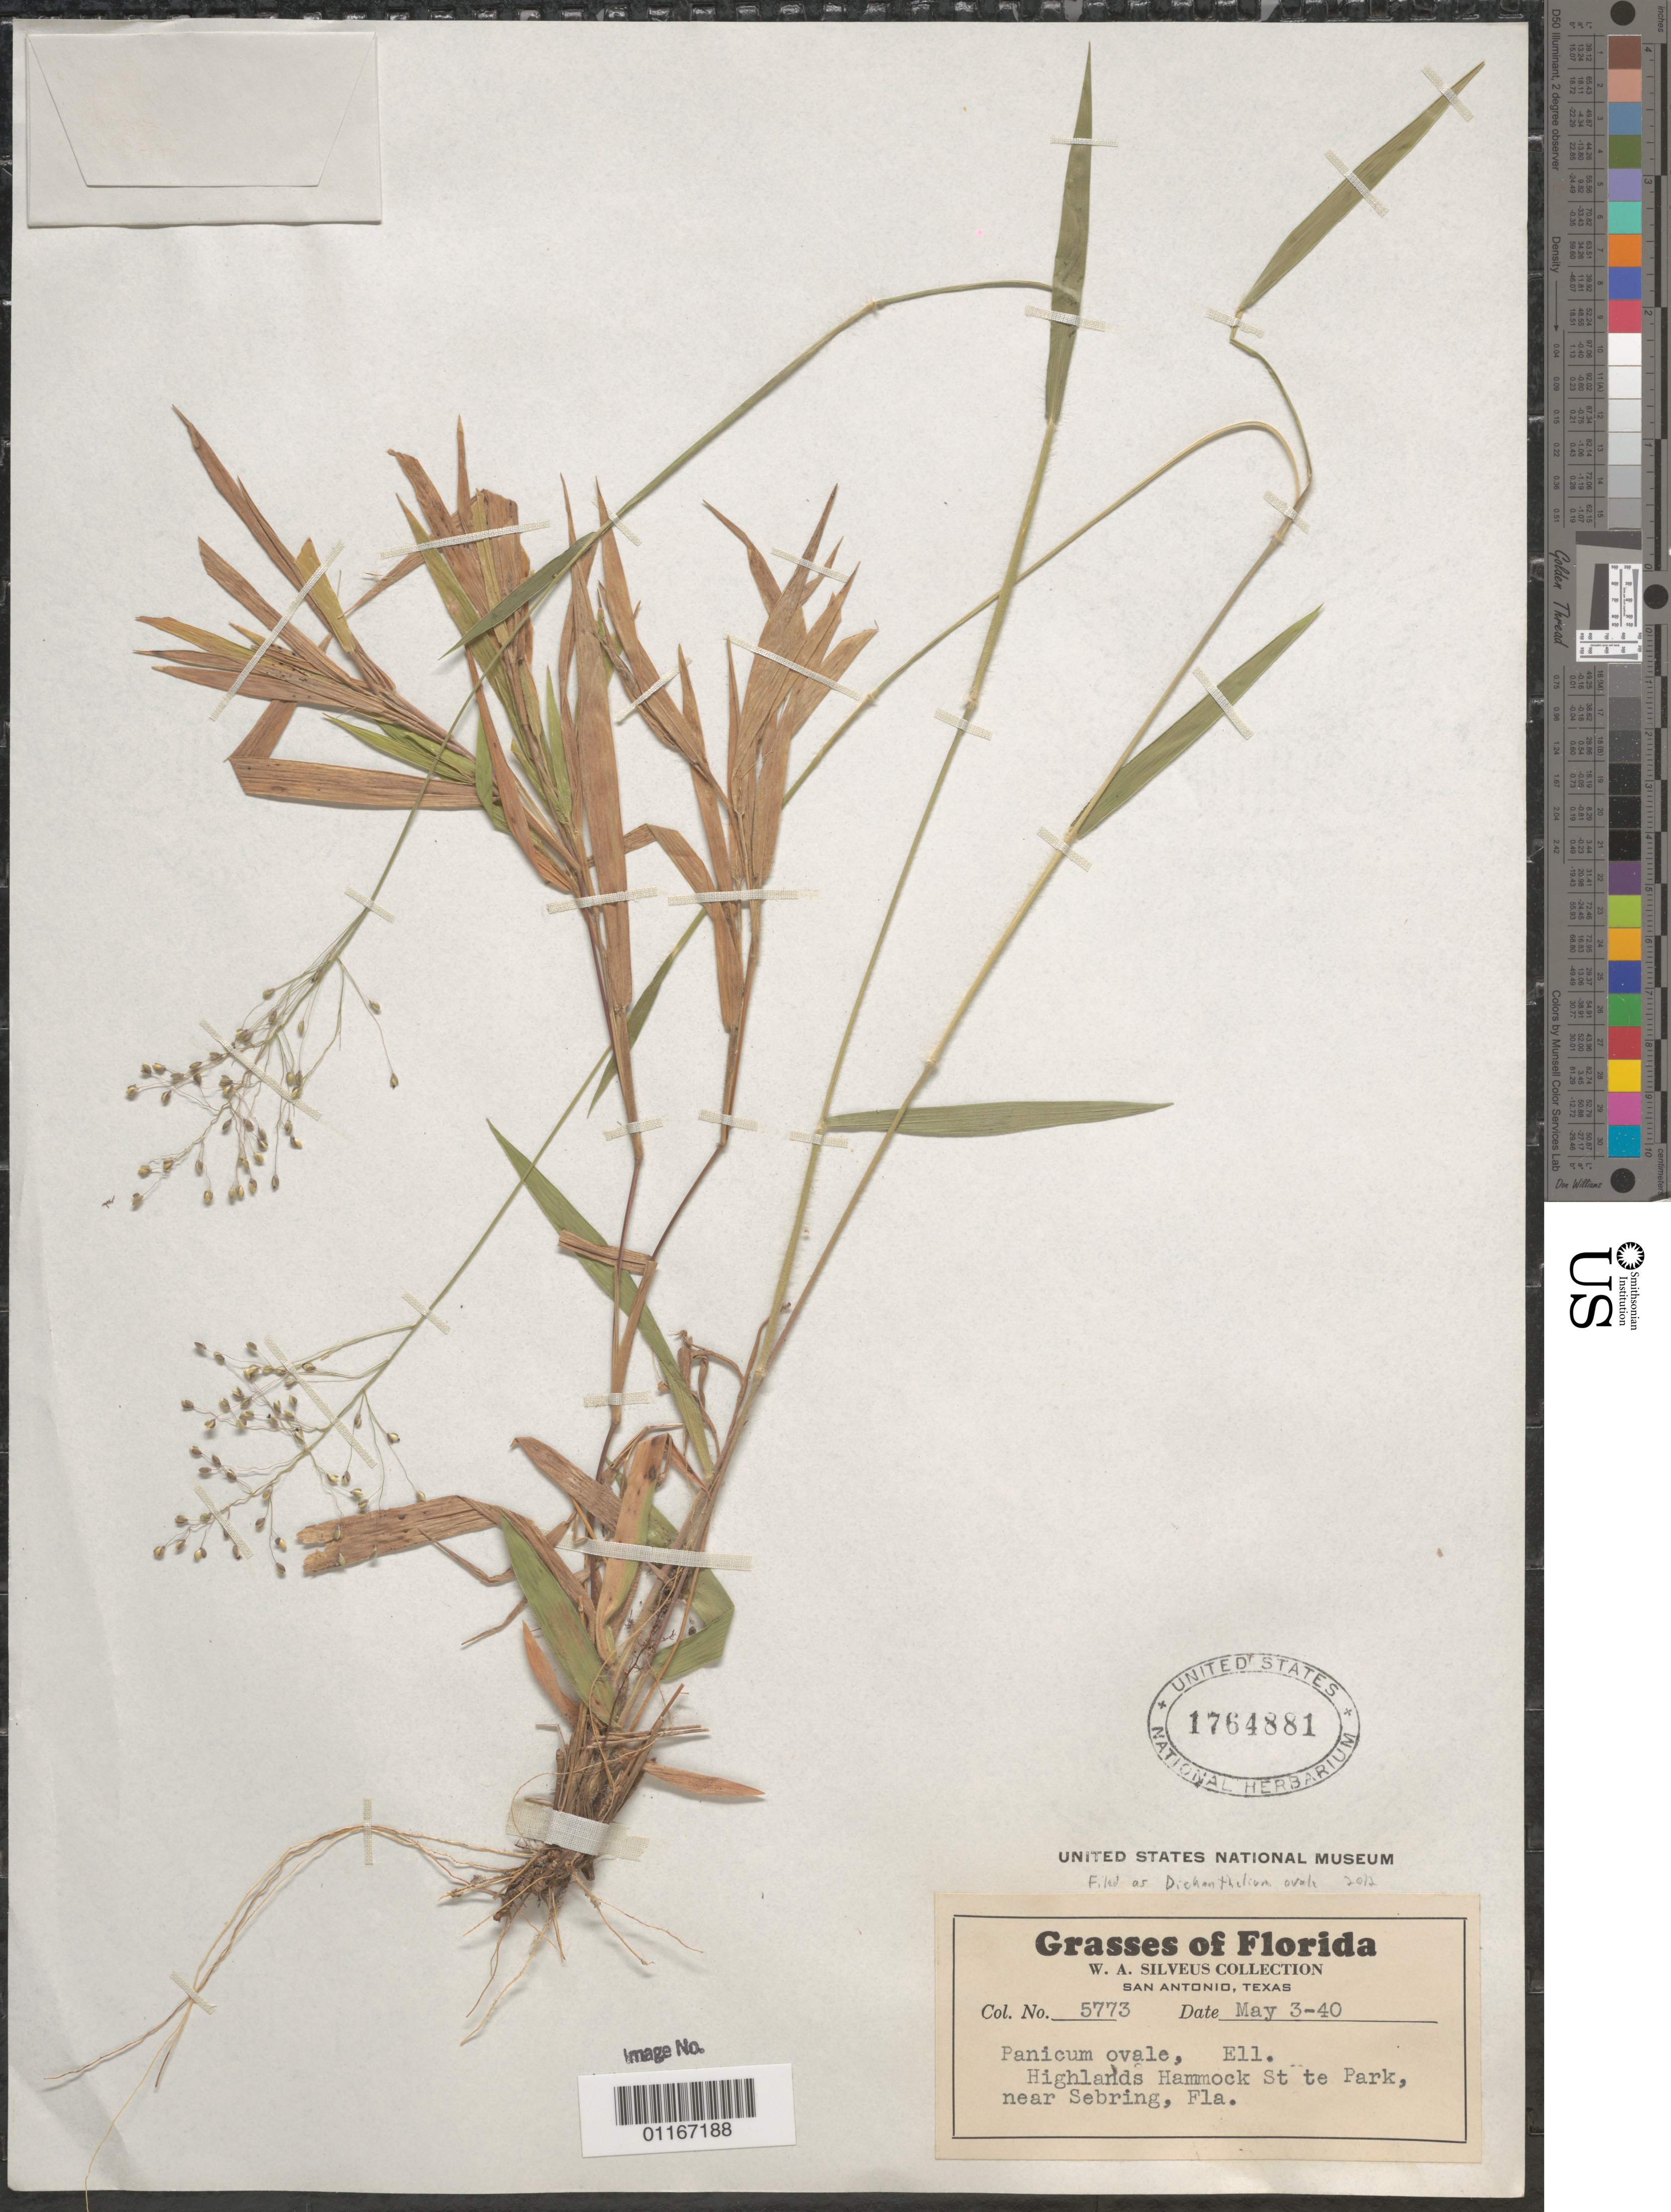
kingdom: Plantae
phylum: Tracheophyta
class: Liliopsida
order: Poales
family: Poaceae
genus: Dichanthelium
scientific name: Dichanthelium ovale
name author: (Elliott) Gould & C.A. Clark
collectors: W. Silveus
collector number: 5773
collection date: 1940-05-03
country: United States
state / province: Florida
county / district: Highlands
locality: Hillands Hammock State Park, near Sebring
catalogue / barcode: US 1764881